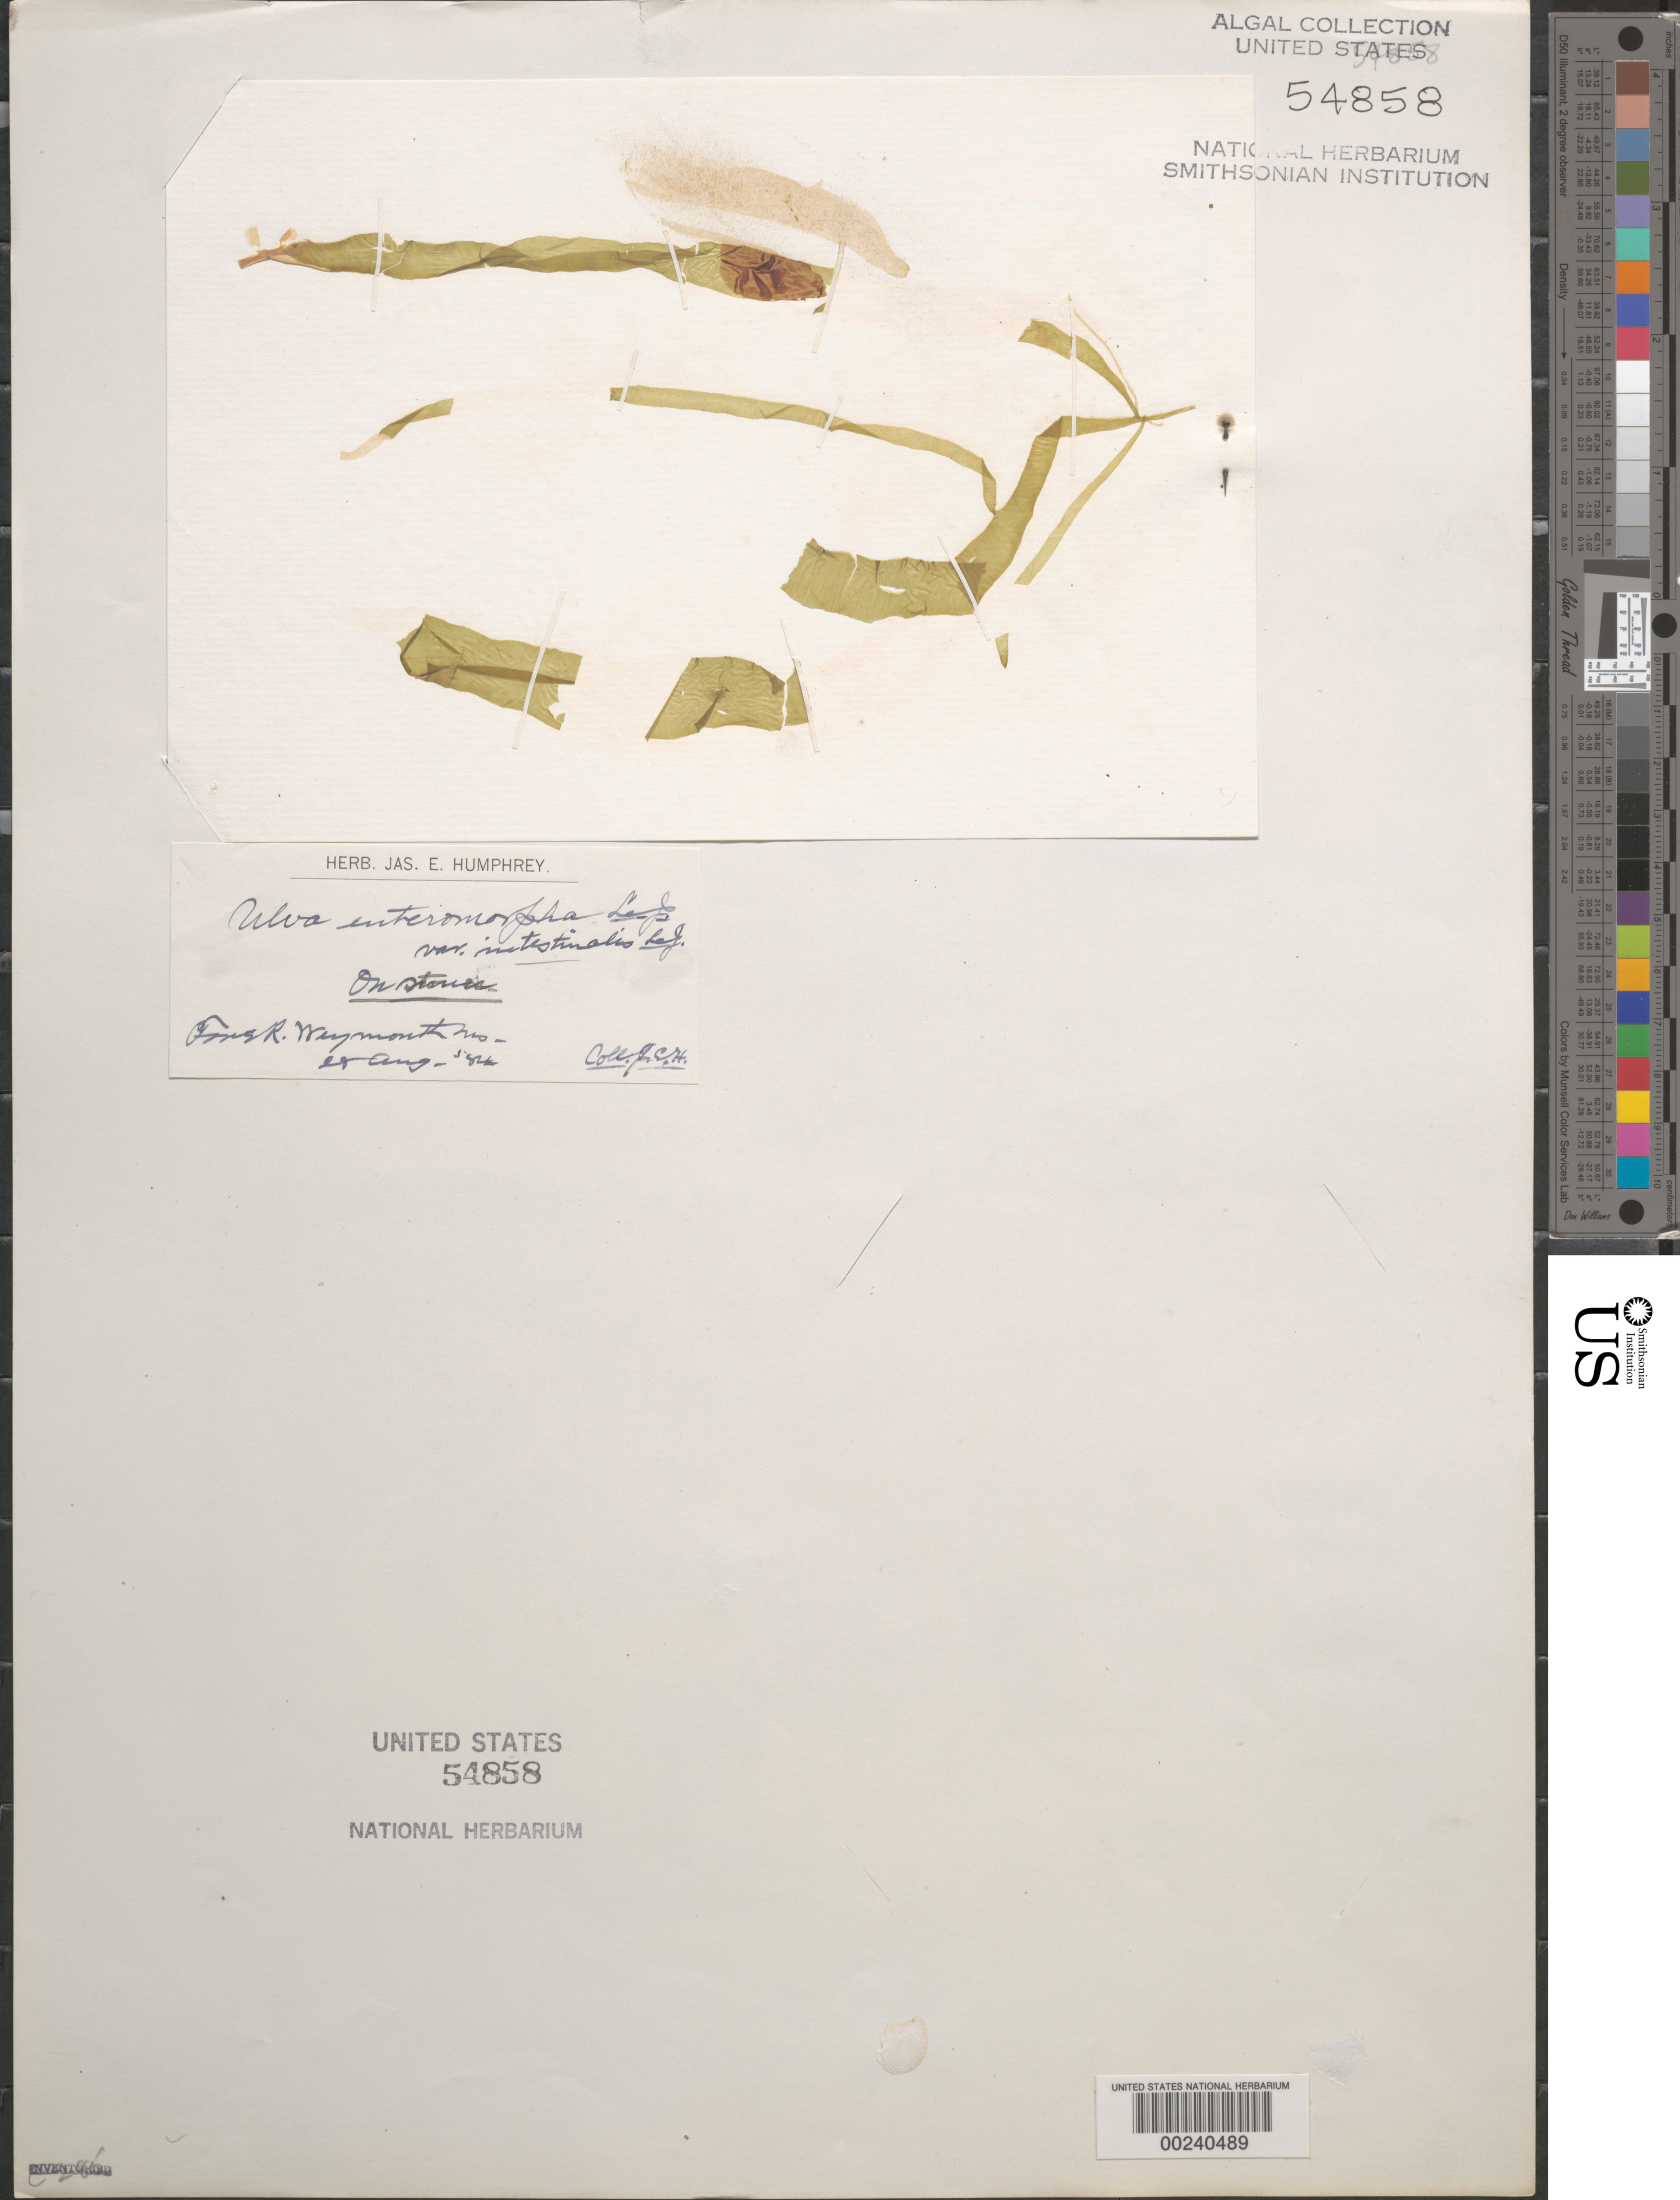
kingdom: Plantae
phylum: Chlorophyta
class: Ulvophyceae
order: Ulvales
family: Ulvaceae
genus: Ulva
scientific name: Ulva enteromorpha var. intestinalis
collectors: J. Humphrey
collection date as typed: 28 Aug 1884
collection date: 1884-08-28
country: United States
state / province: Massachusetts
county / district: Norfolk County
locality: Fore River, Weymouth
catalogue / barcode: US 54858